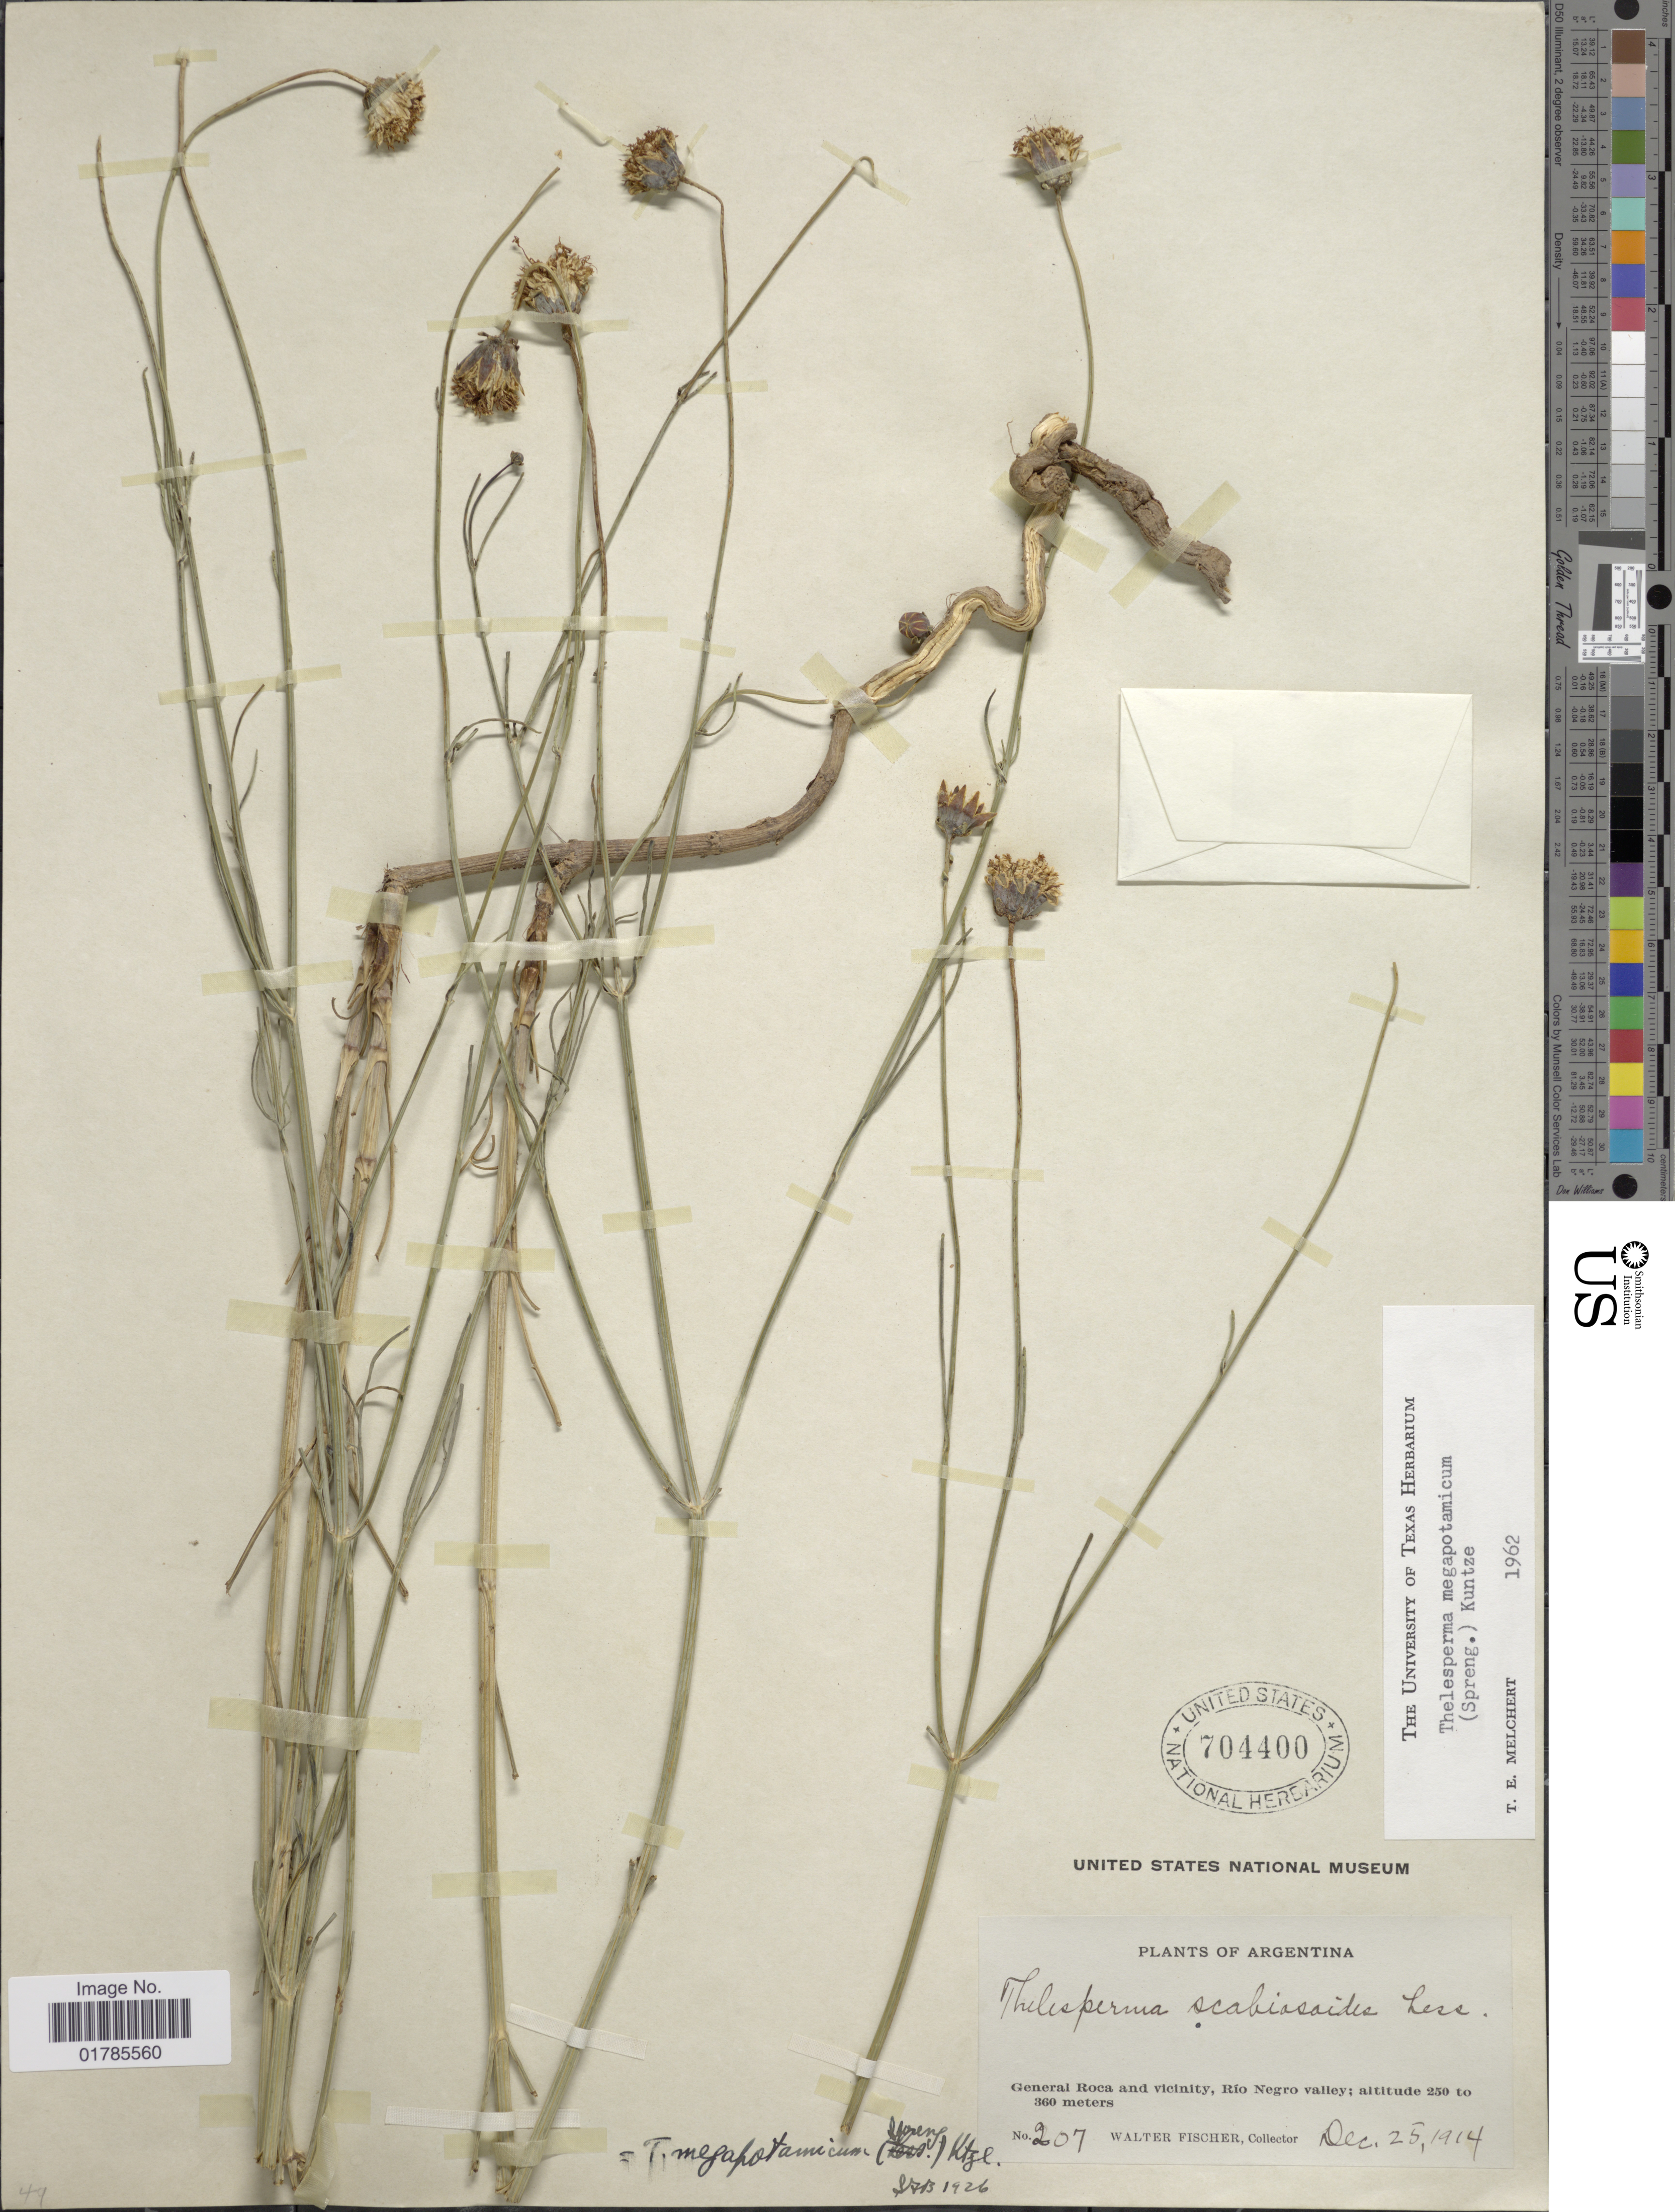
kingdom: Plantae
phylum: Tracheophyta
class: Magnoliopsida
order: Asterales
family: Asteraceae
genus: Thelesperma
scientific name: Thelesperma megapotamicum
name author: (Spreng.) Herter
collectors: W. Fischer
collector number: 207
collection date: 1914-12-25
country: Argentina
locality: General Roca and vicinity, Rio Negro valley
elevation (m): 250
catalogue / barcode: US 704400